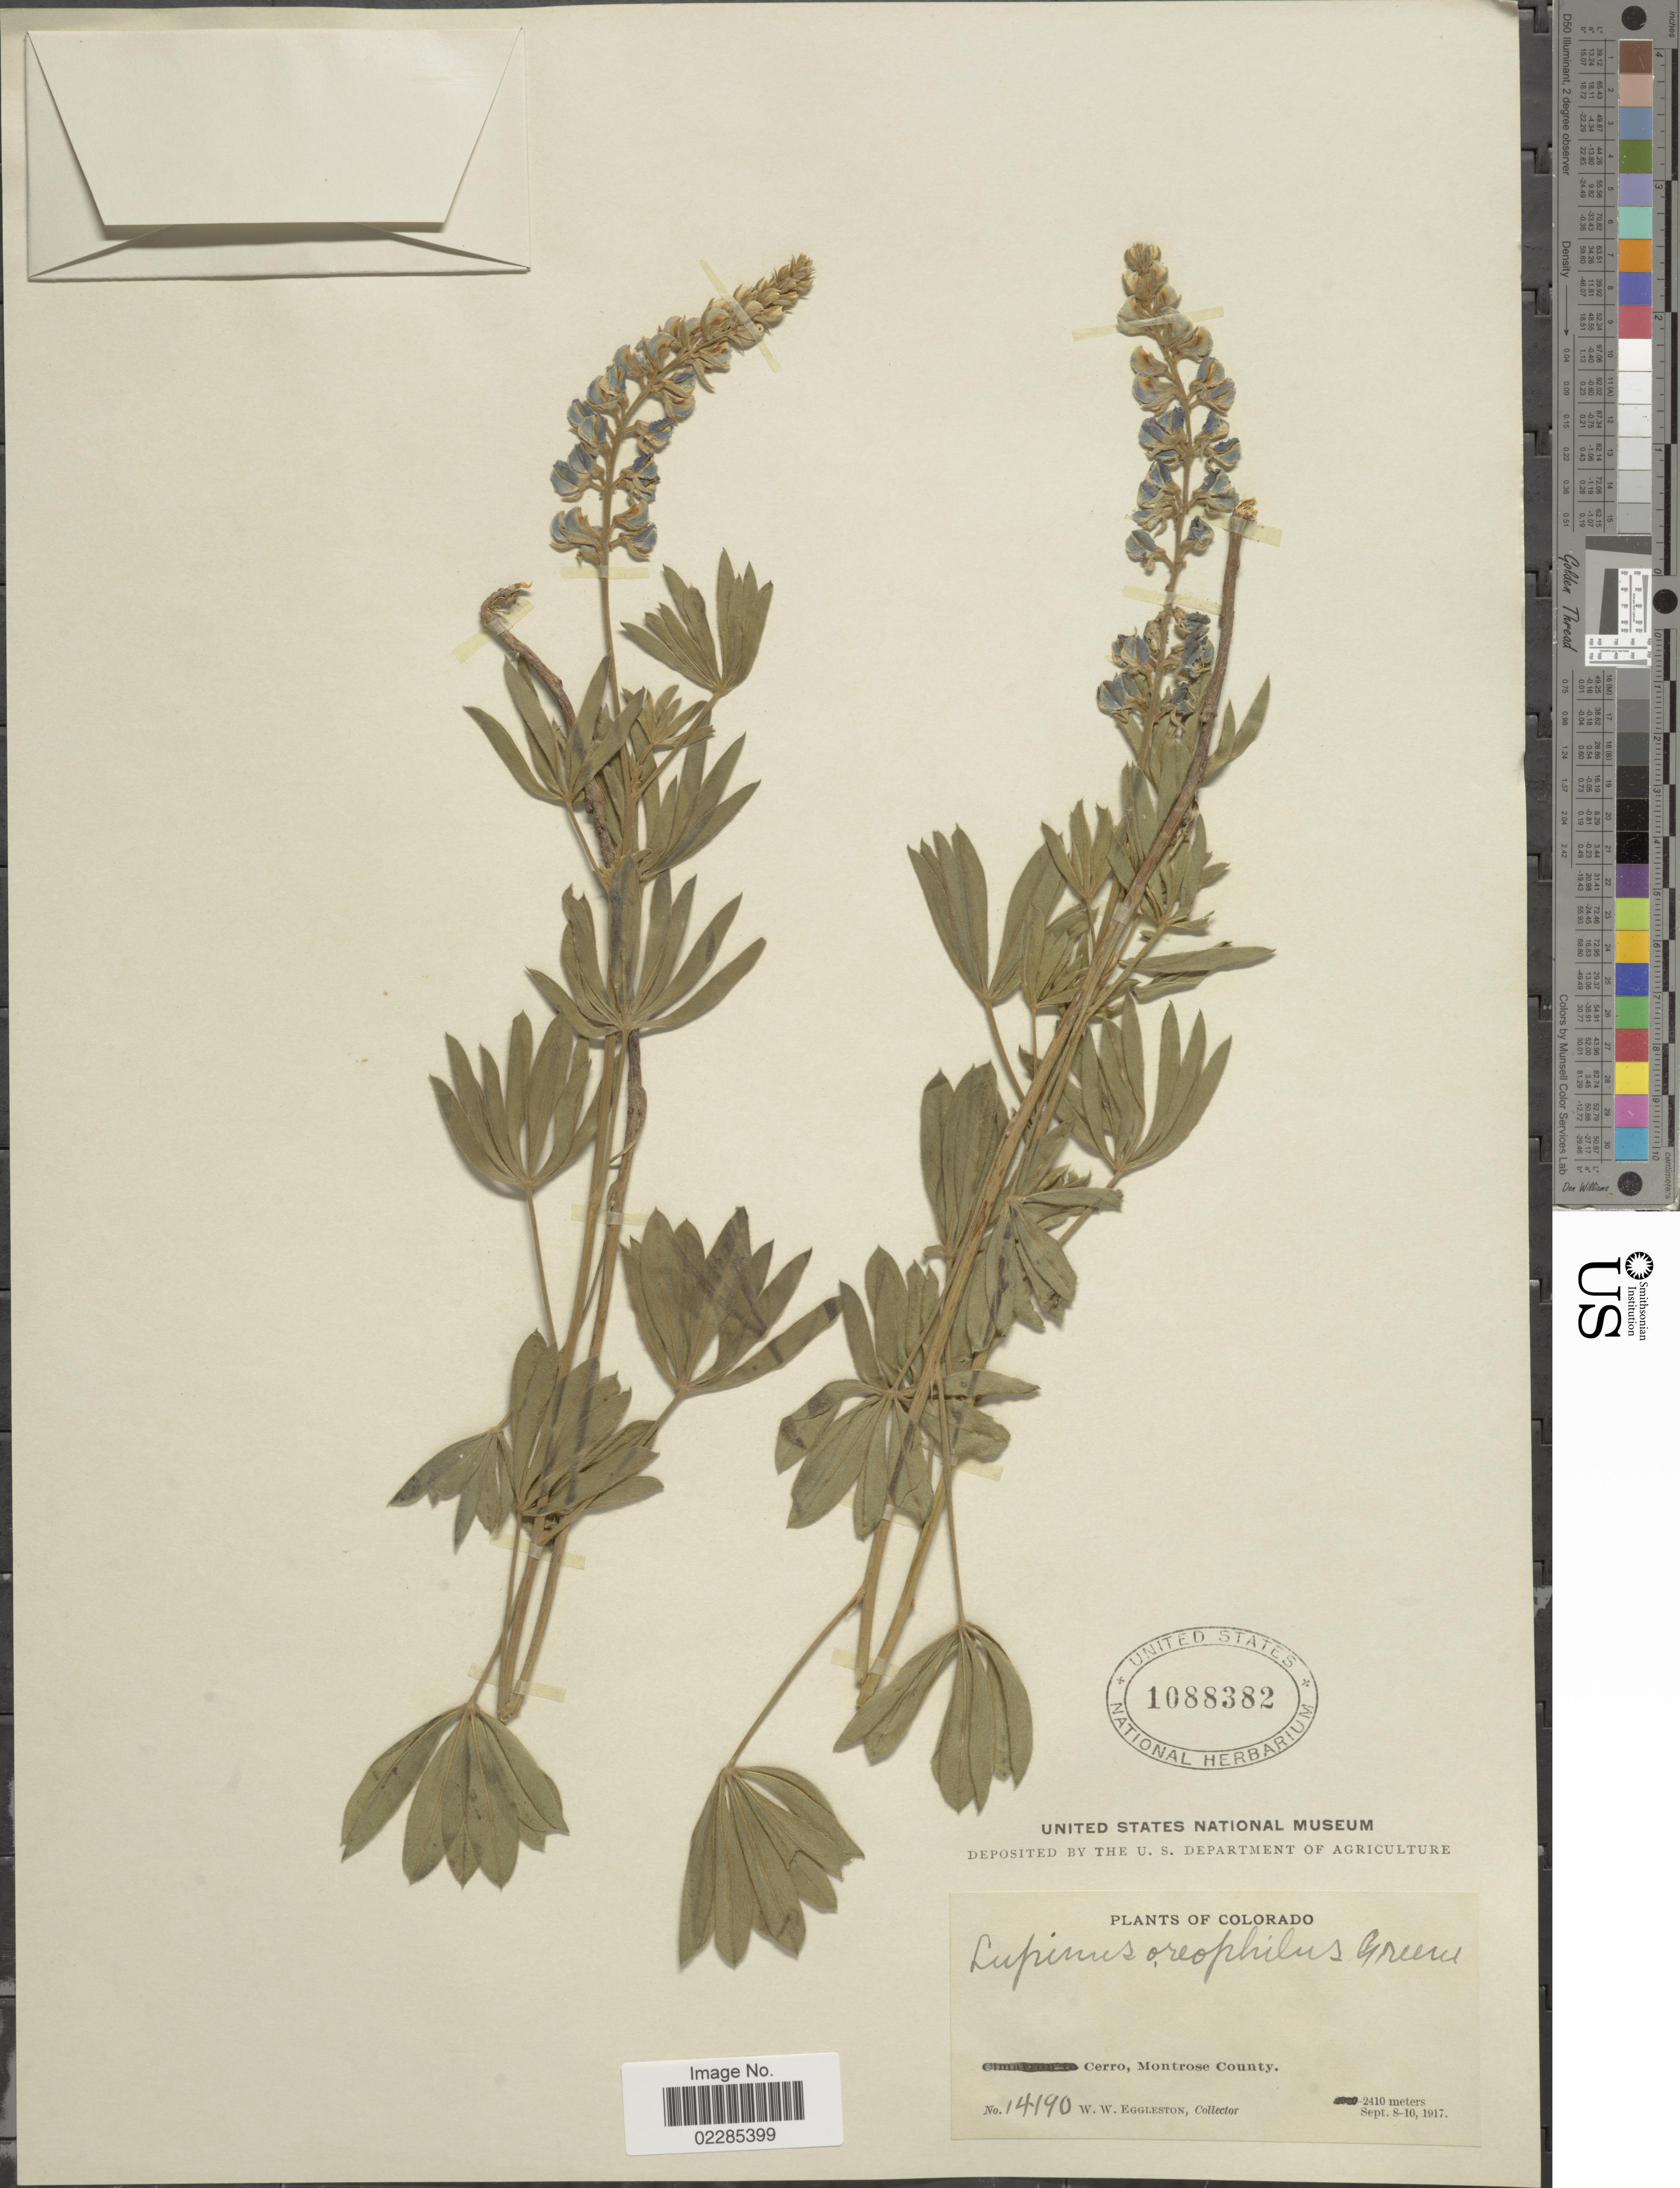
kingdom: Plantae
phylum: Tracheophyta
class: Magnoliopsida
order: Fabales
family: Fabaceae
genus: Lupinus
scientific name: Lupinus greenei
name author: A. Nelson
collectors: W. W. Eggleston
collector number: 14190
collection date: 1917-09-08/1917-09-10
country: United States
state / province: Colorado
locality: Cerro, Montrose County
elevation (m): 2410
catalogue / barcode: US 1088382